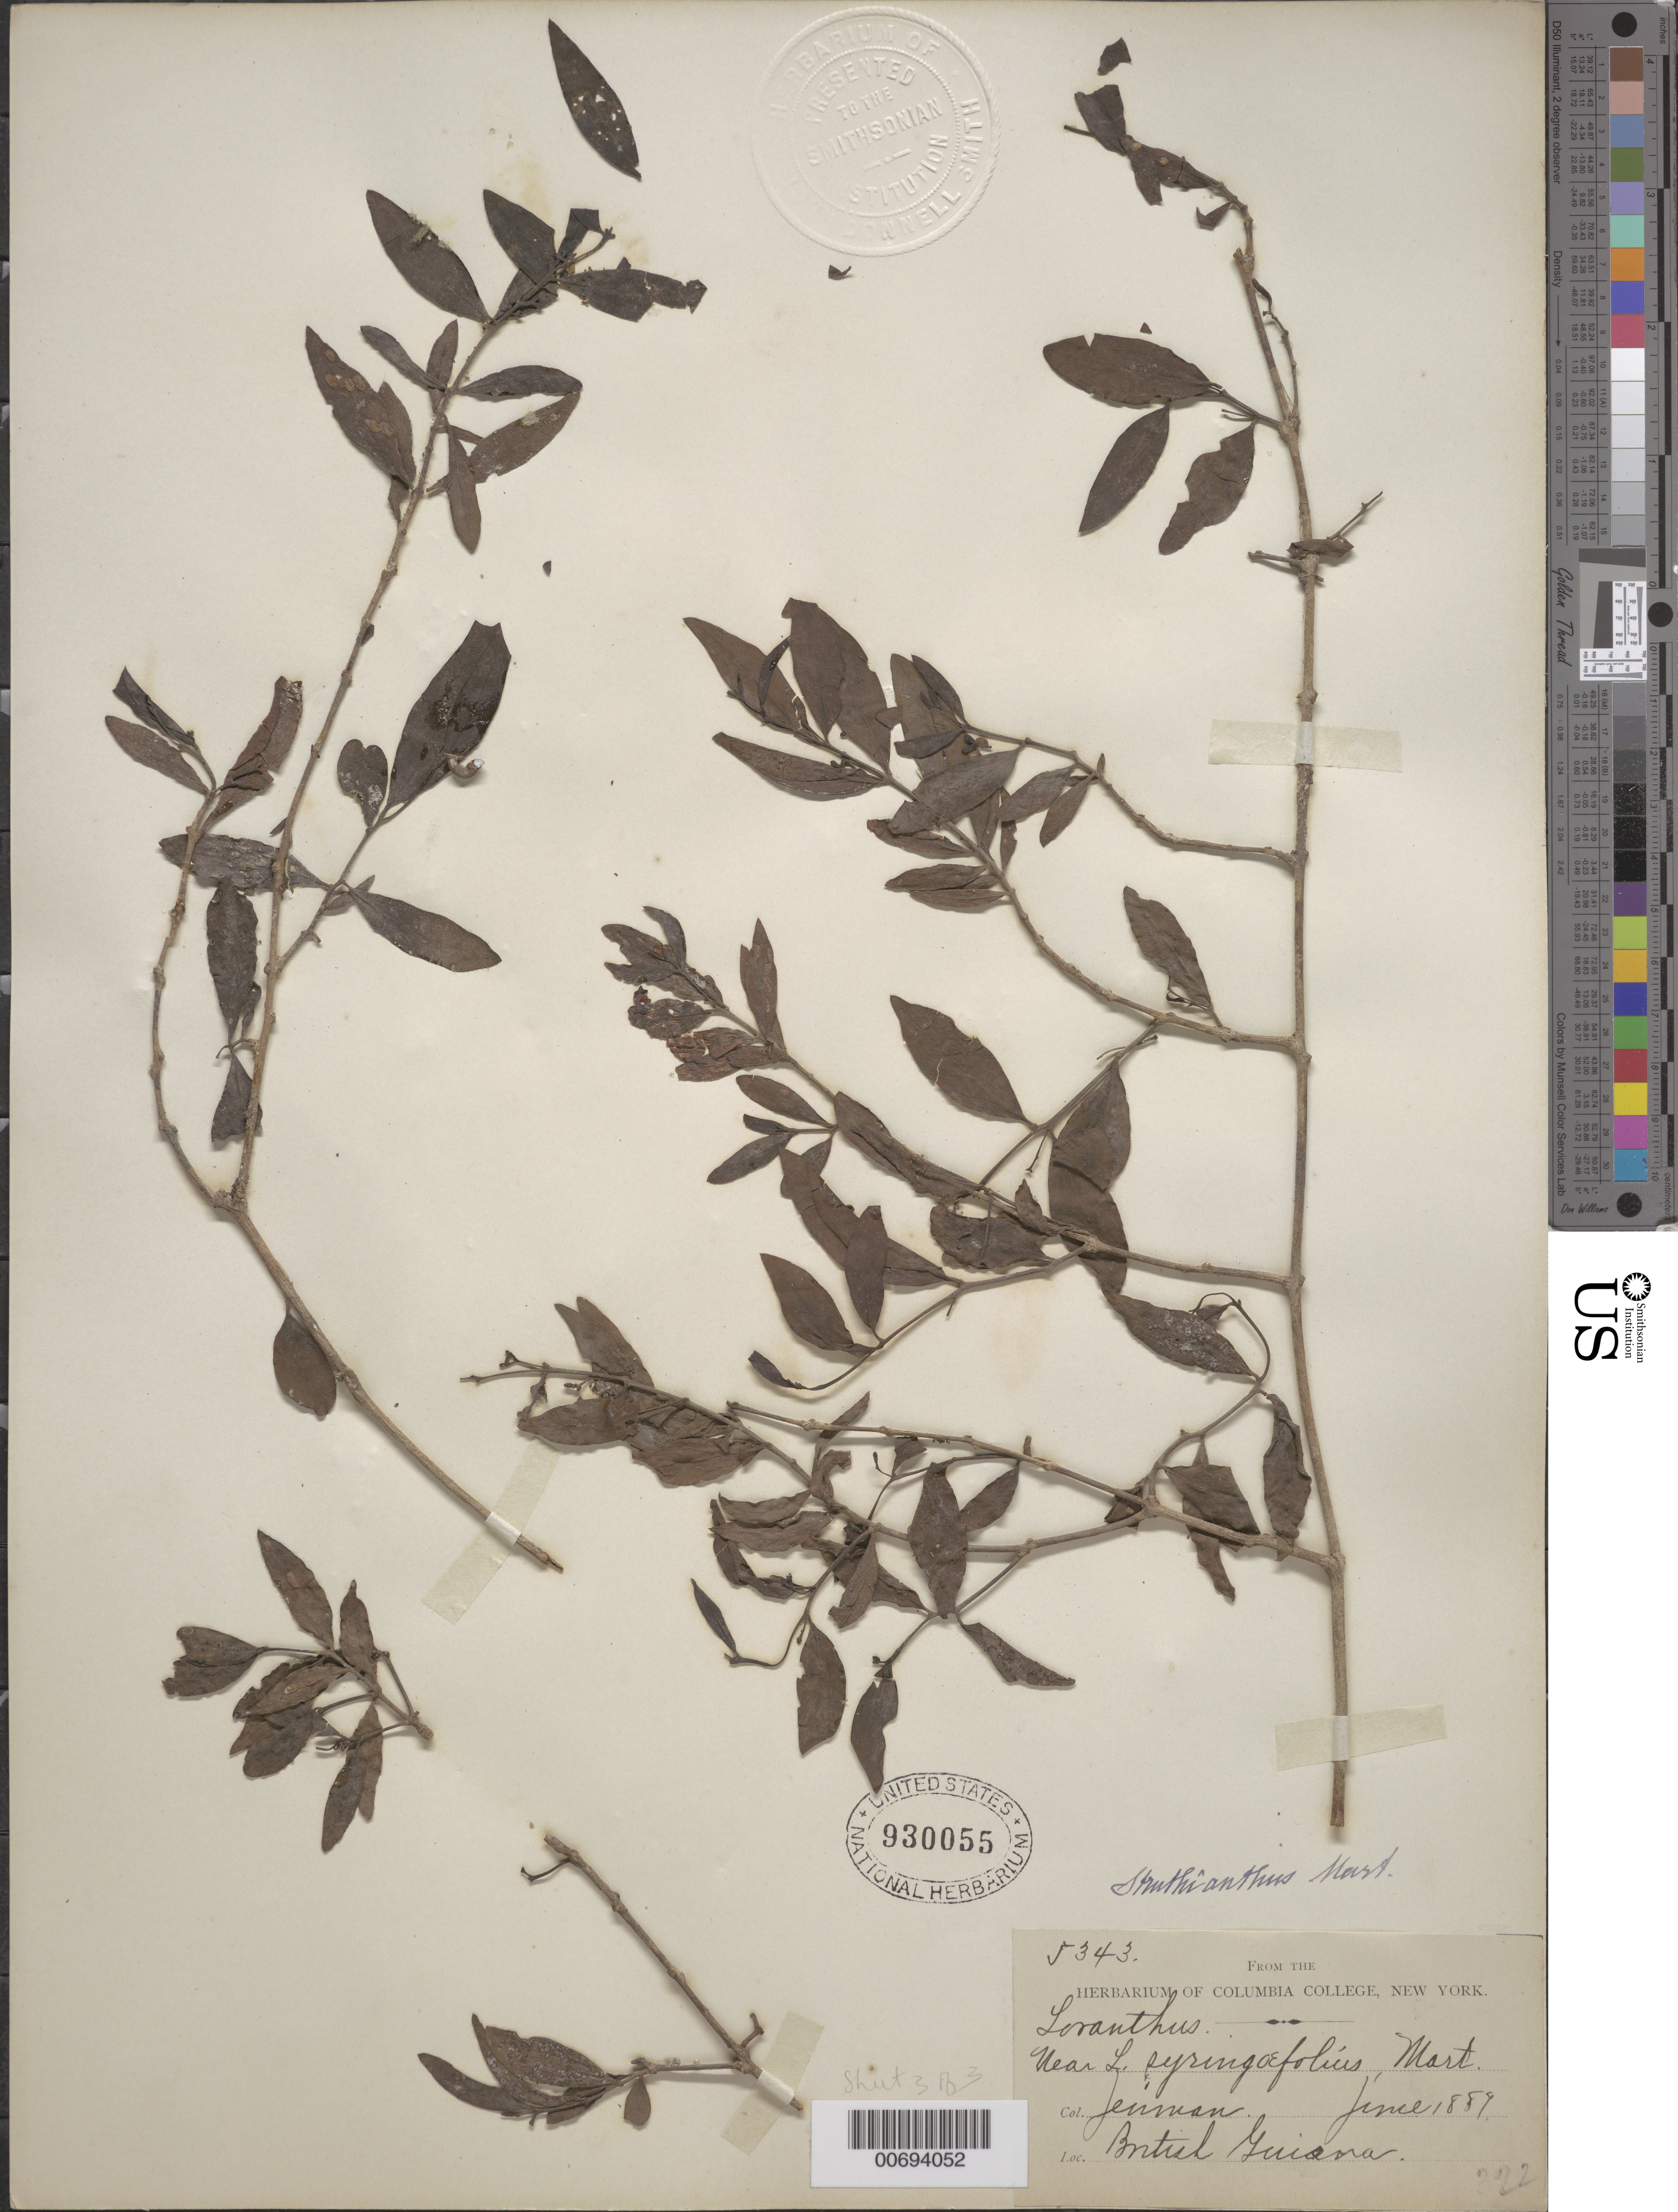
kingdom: Plantae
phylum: Tracheophyta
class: Magnoliopsida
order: Santalales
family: Loranthaceae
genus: Struthanthus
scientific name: Struthanthus dichotrianthus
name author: Eichler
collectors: -. Jenman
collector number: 5343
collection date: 1889-06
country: Guyana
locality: British Guiana.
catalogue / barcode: US 930055